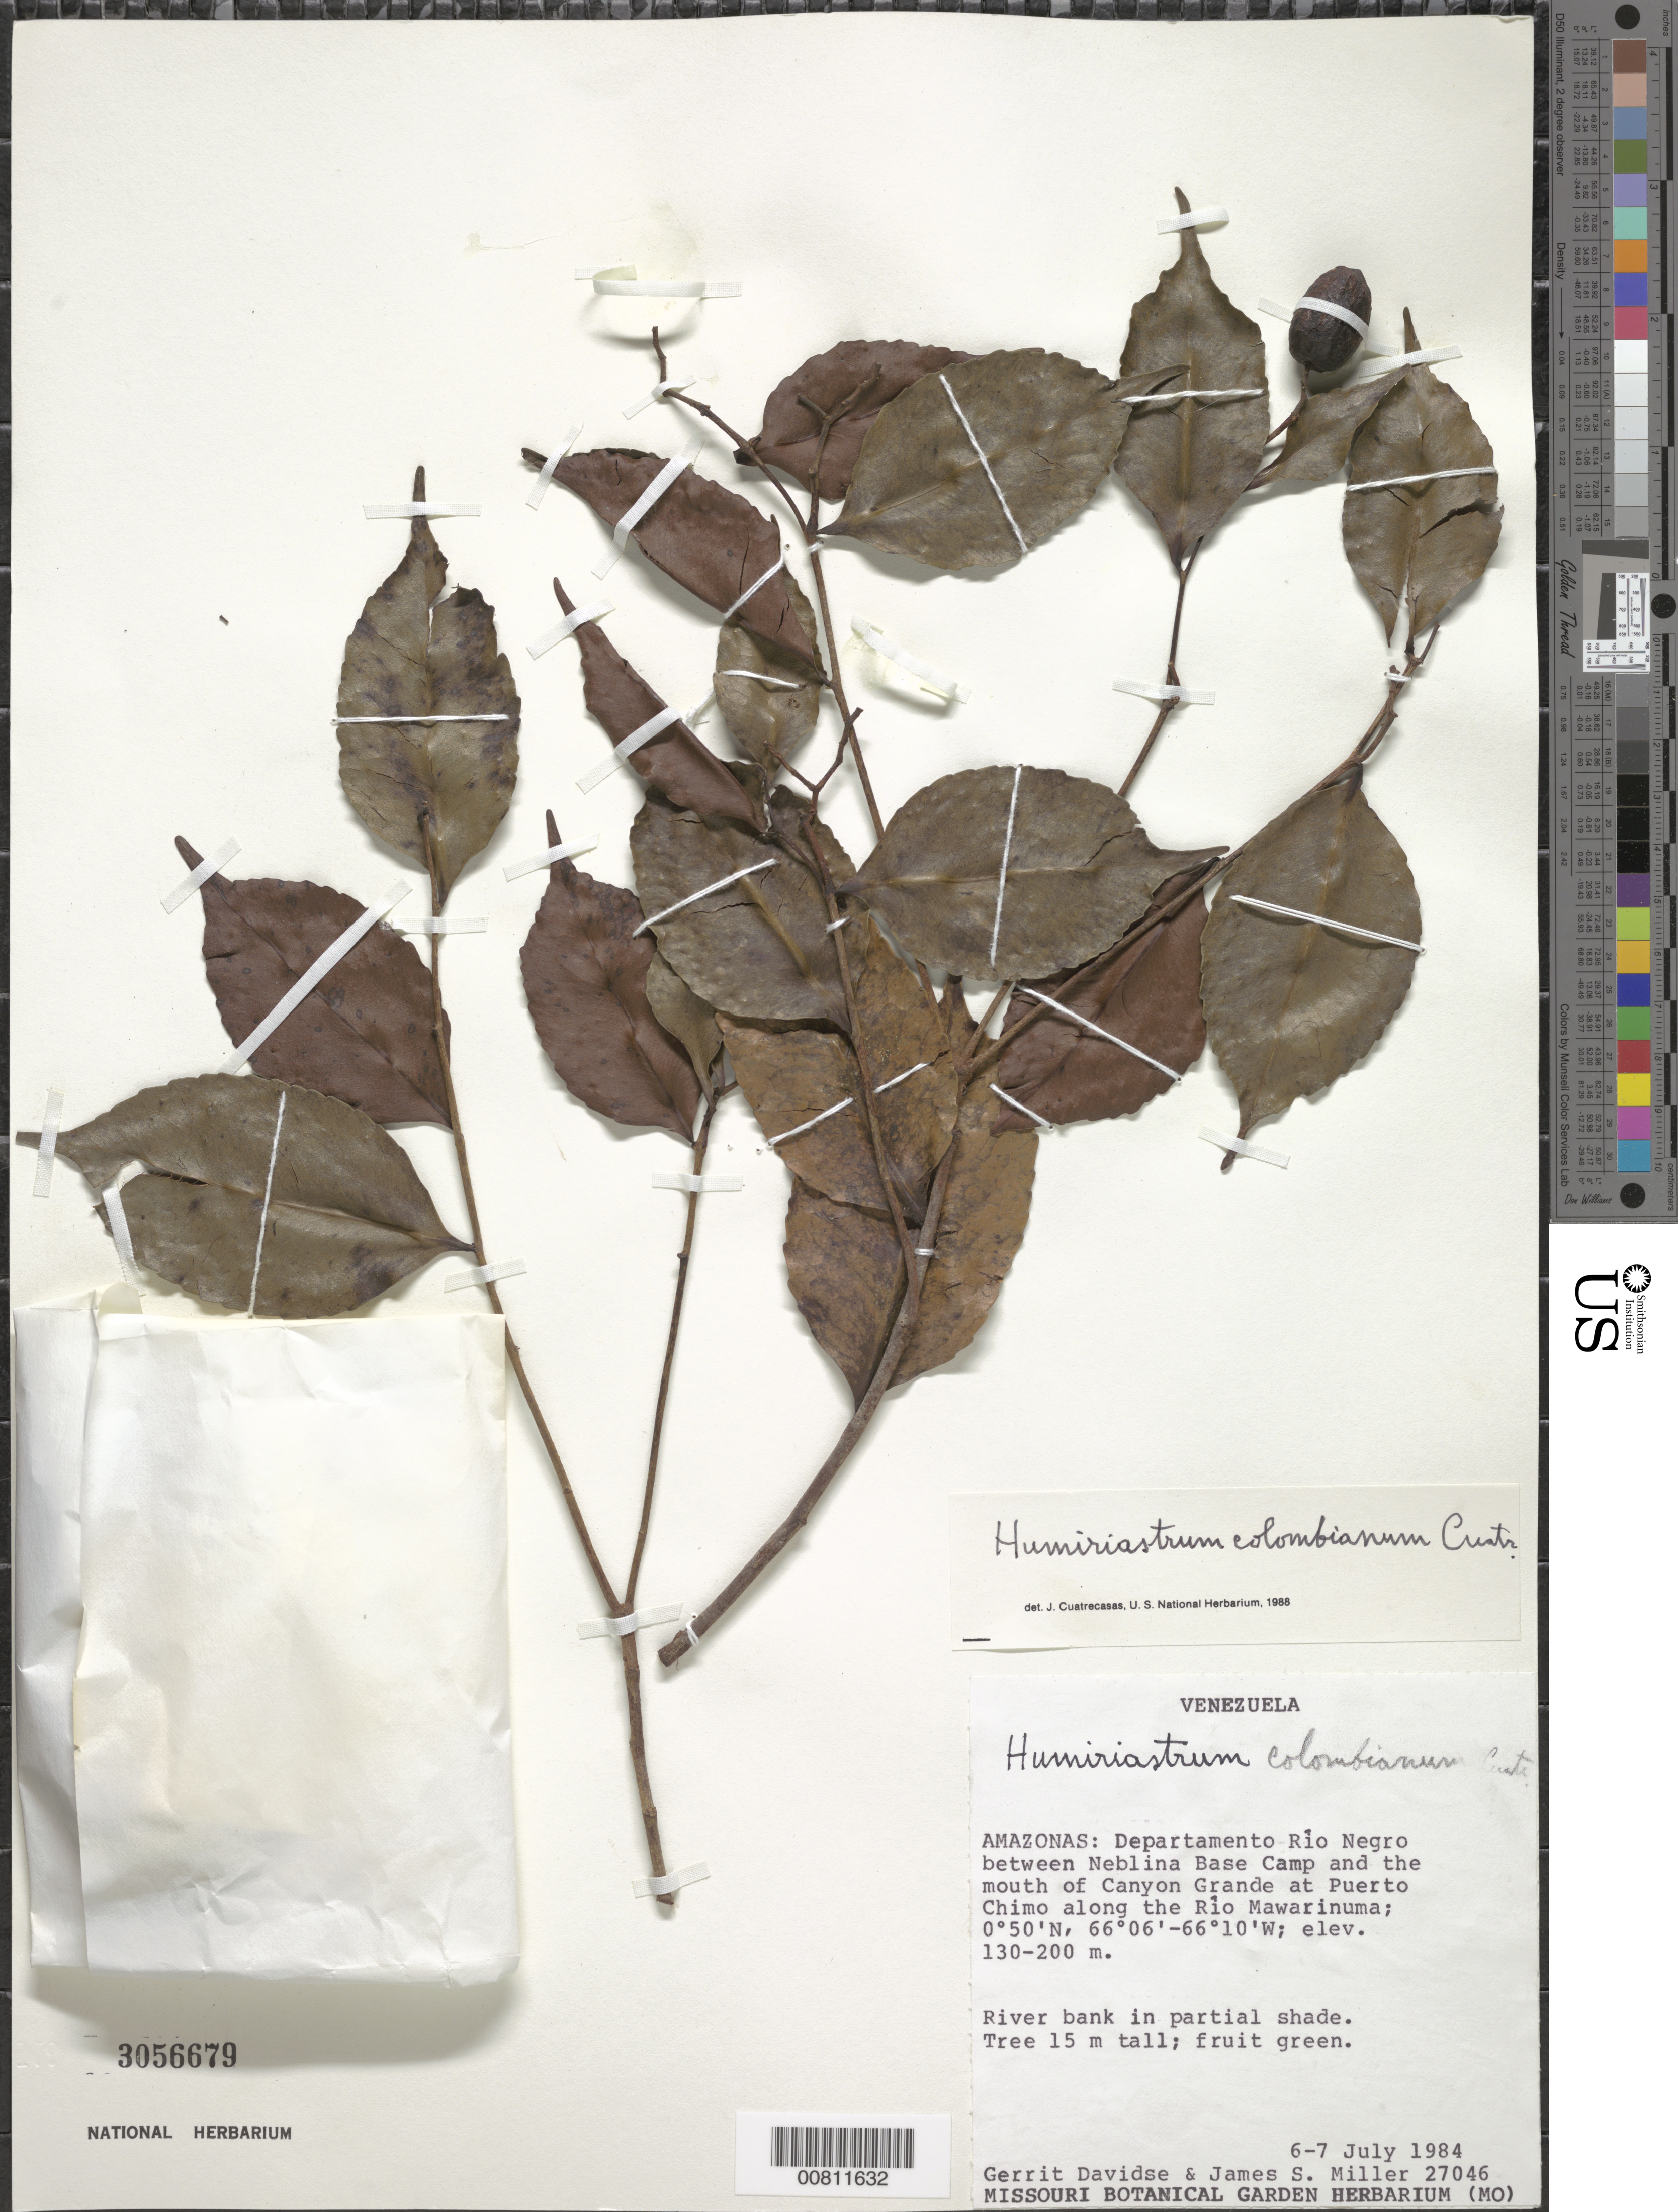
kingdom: Plantae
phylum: Tracheophyta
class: Magnoliopsida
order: Malpighiales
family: Humiriaceae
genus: Humiriastrum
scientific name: Humiriastrum colombianum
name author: (Cuatrec.) Cuatrec.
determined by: Cuatrecasas, J.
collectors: G. Davidse & J. S. Miller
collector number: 27046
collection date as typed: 6-Jul-84 to 7-Jul-84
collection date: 1984-07-06/1984-07-07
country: Venezuela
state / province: Amazonas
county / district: Río Negro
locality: Neblina Base Camp to mouth of Canyon Grande, along Río Mawarinuma, Puerto Chimo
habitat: Riverbank in partial shade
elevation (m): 130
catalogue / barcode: US 3056679